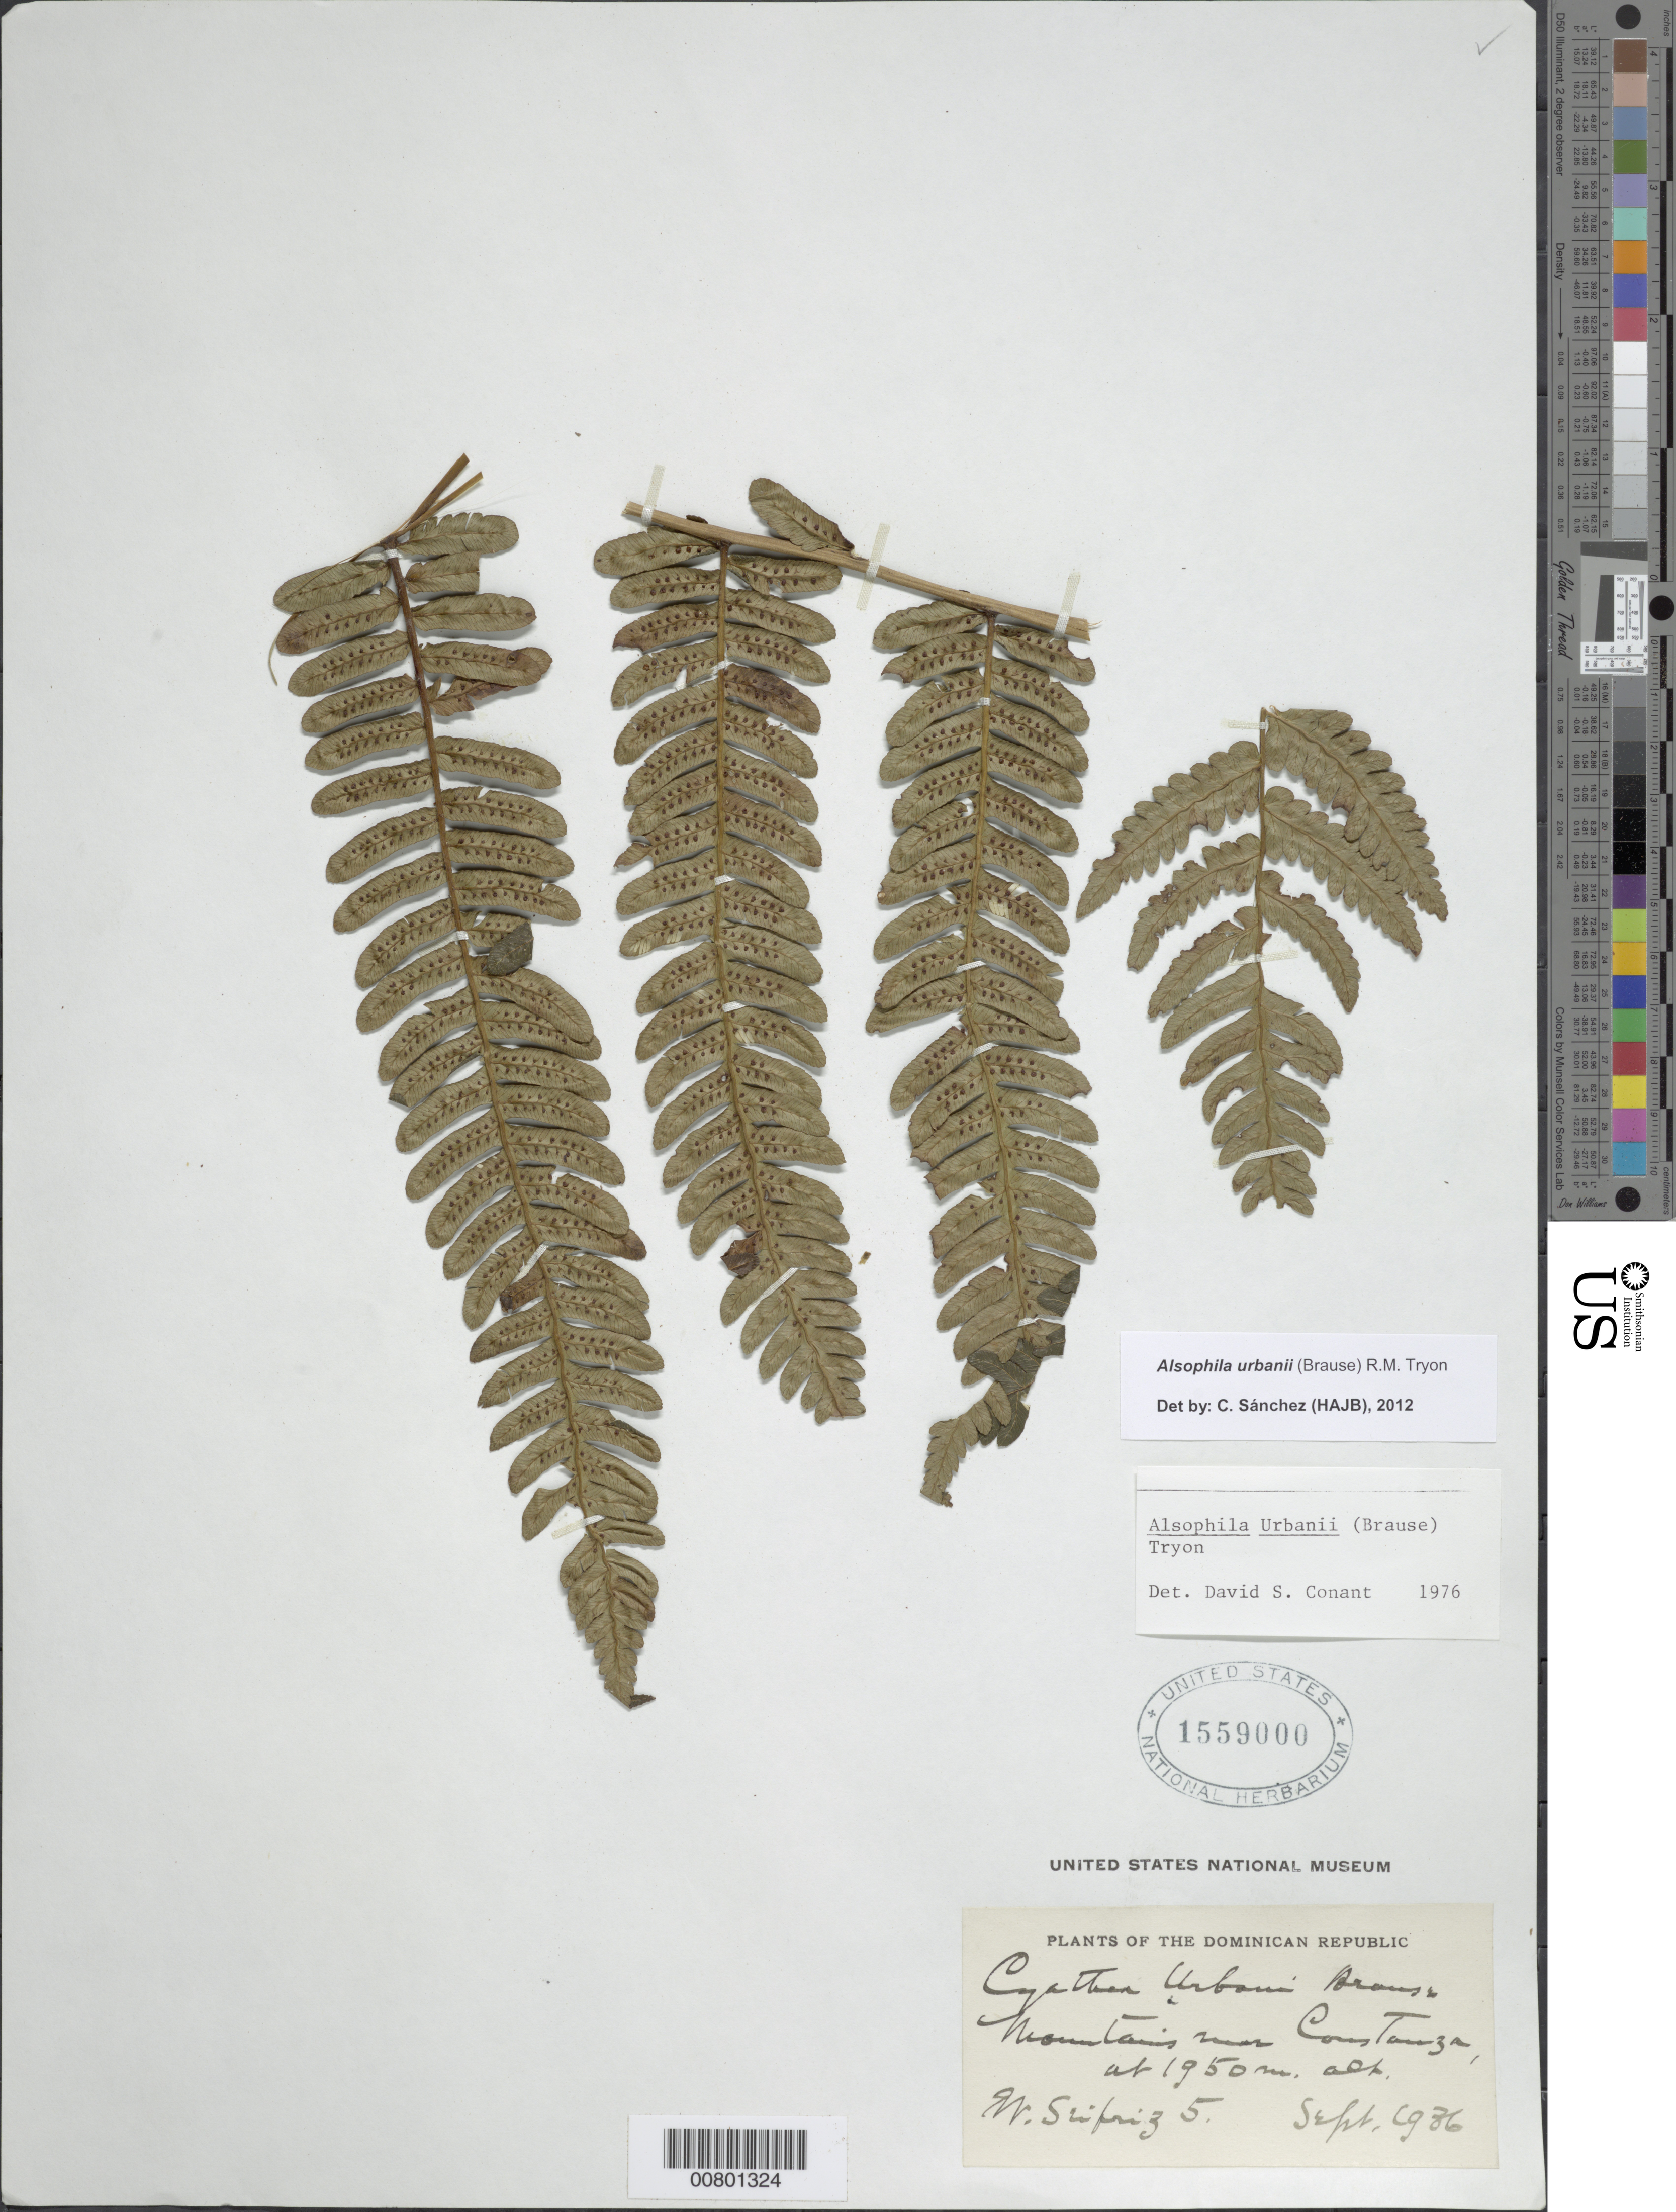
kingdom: Plantae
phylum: Tracheophyta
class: Polypodiopsida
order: Cyatheales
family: Cyatheaceae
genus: Alsophila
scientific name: Alsophila urbanii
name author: (Brause) R.M. Tryon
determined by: Conant, D. S.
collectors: W. Siefriz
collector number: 5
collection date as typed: Sep 1936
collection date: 1936-09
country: Dominican Republic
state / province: La Vega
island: Hispaniola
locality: Constanza vicinity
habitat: Mountains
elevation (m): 1950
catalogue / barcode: US 1559000